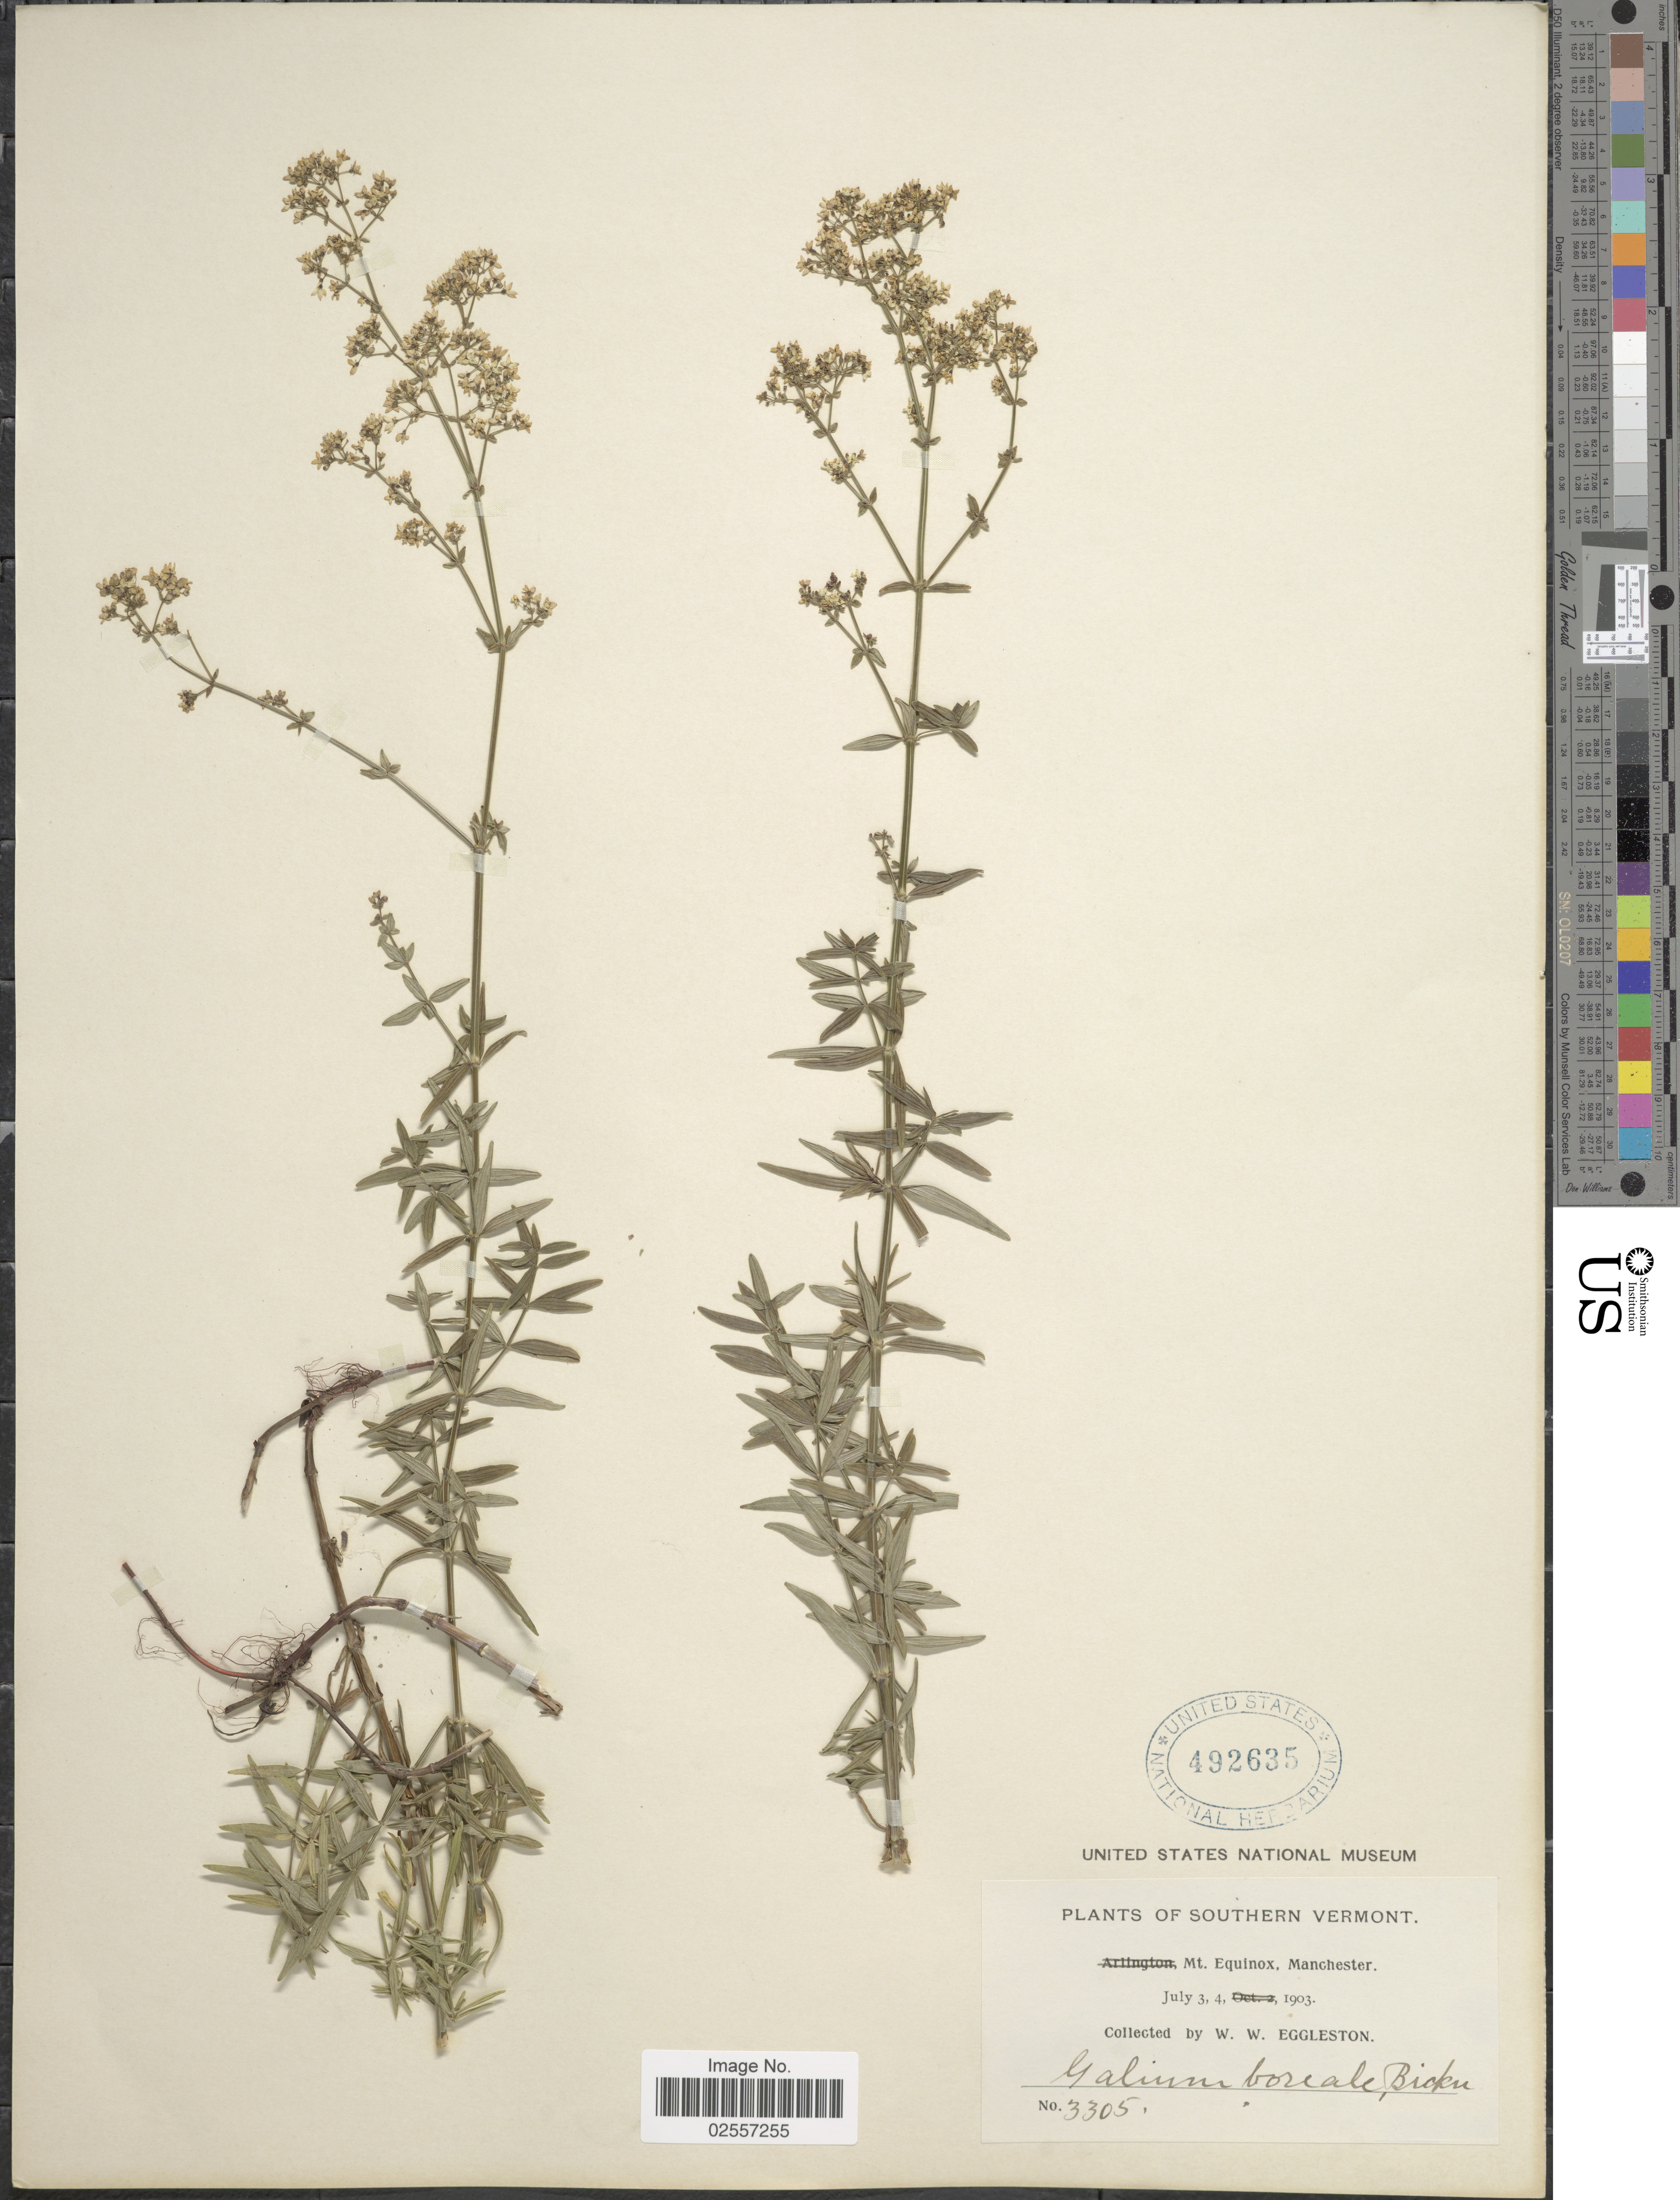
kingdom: Plantae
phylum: Tracheophyta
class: Magnoliopsida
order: Gentianales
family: Rubiaceae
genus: Galium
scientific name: Galium boreale L.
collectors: W. W. Eggleston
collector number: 3305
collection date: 1903-07-03/1903-07-04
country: United States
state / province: Vermont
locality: Southern Vermont. Mt. Equinox, Manchester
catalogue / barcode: US 492635